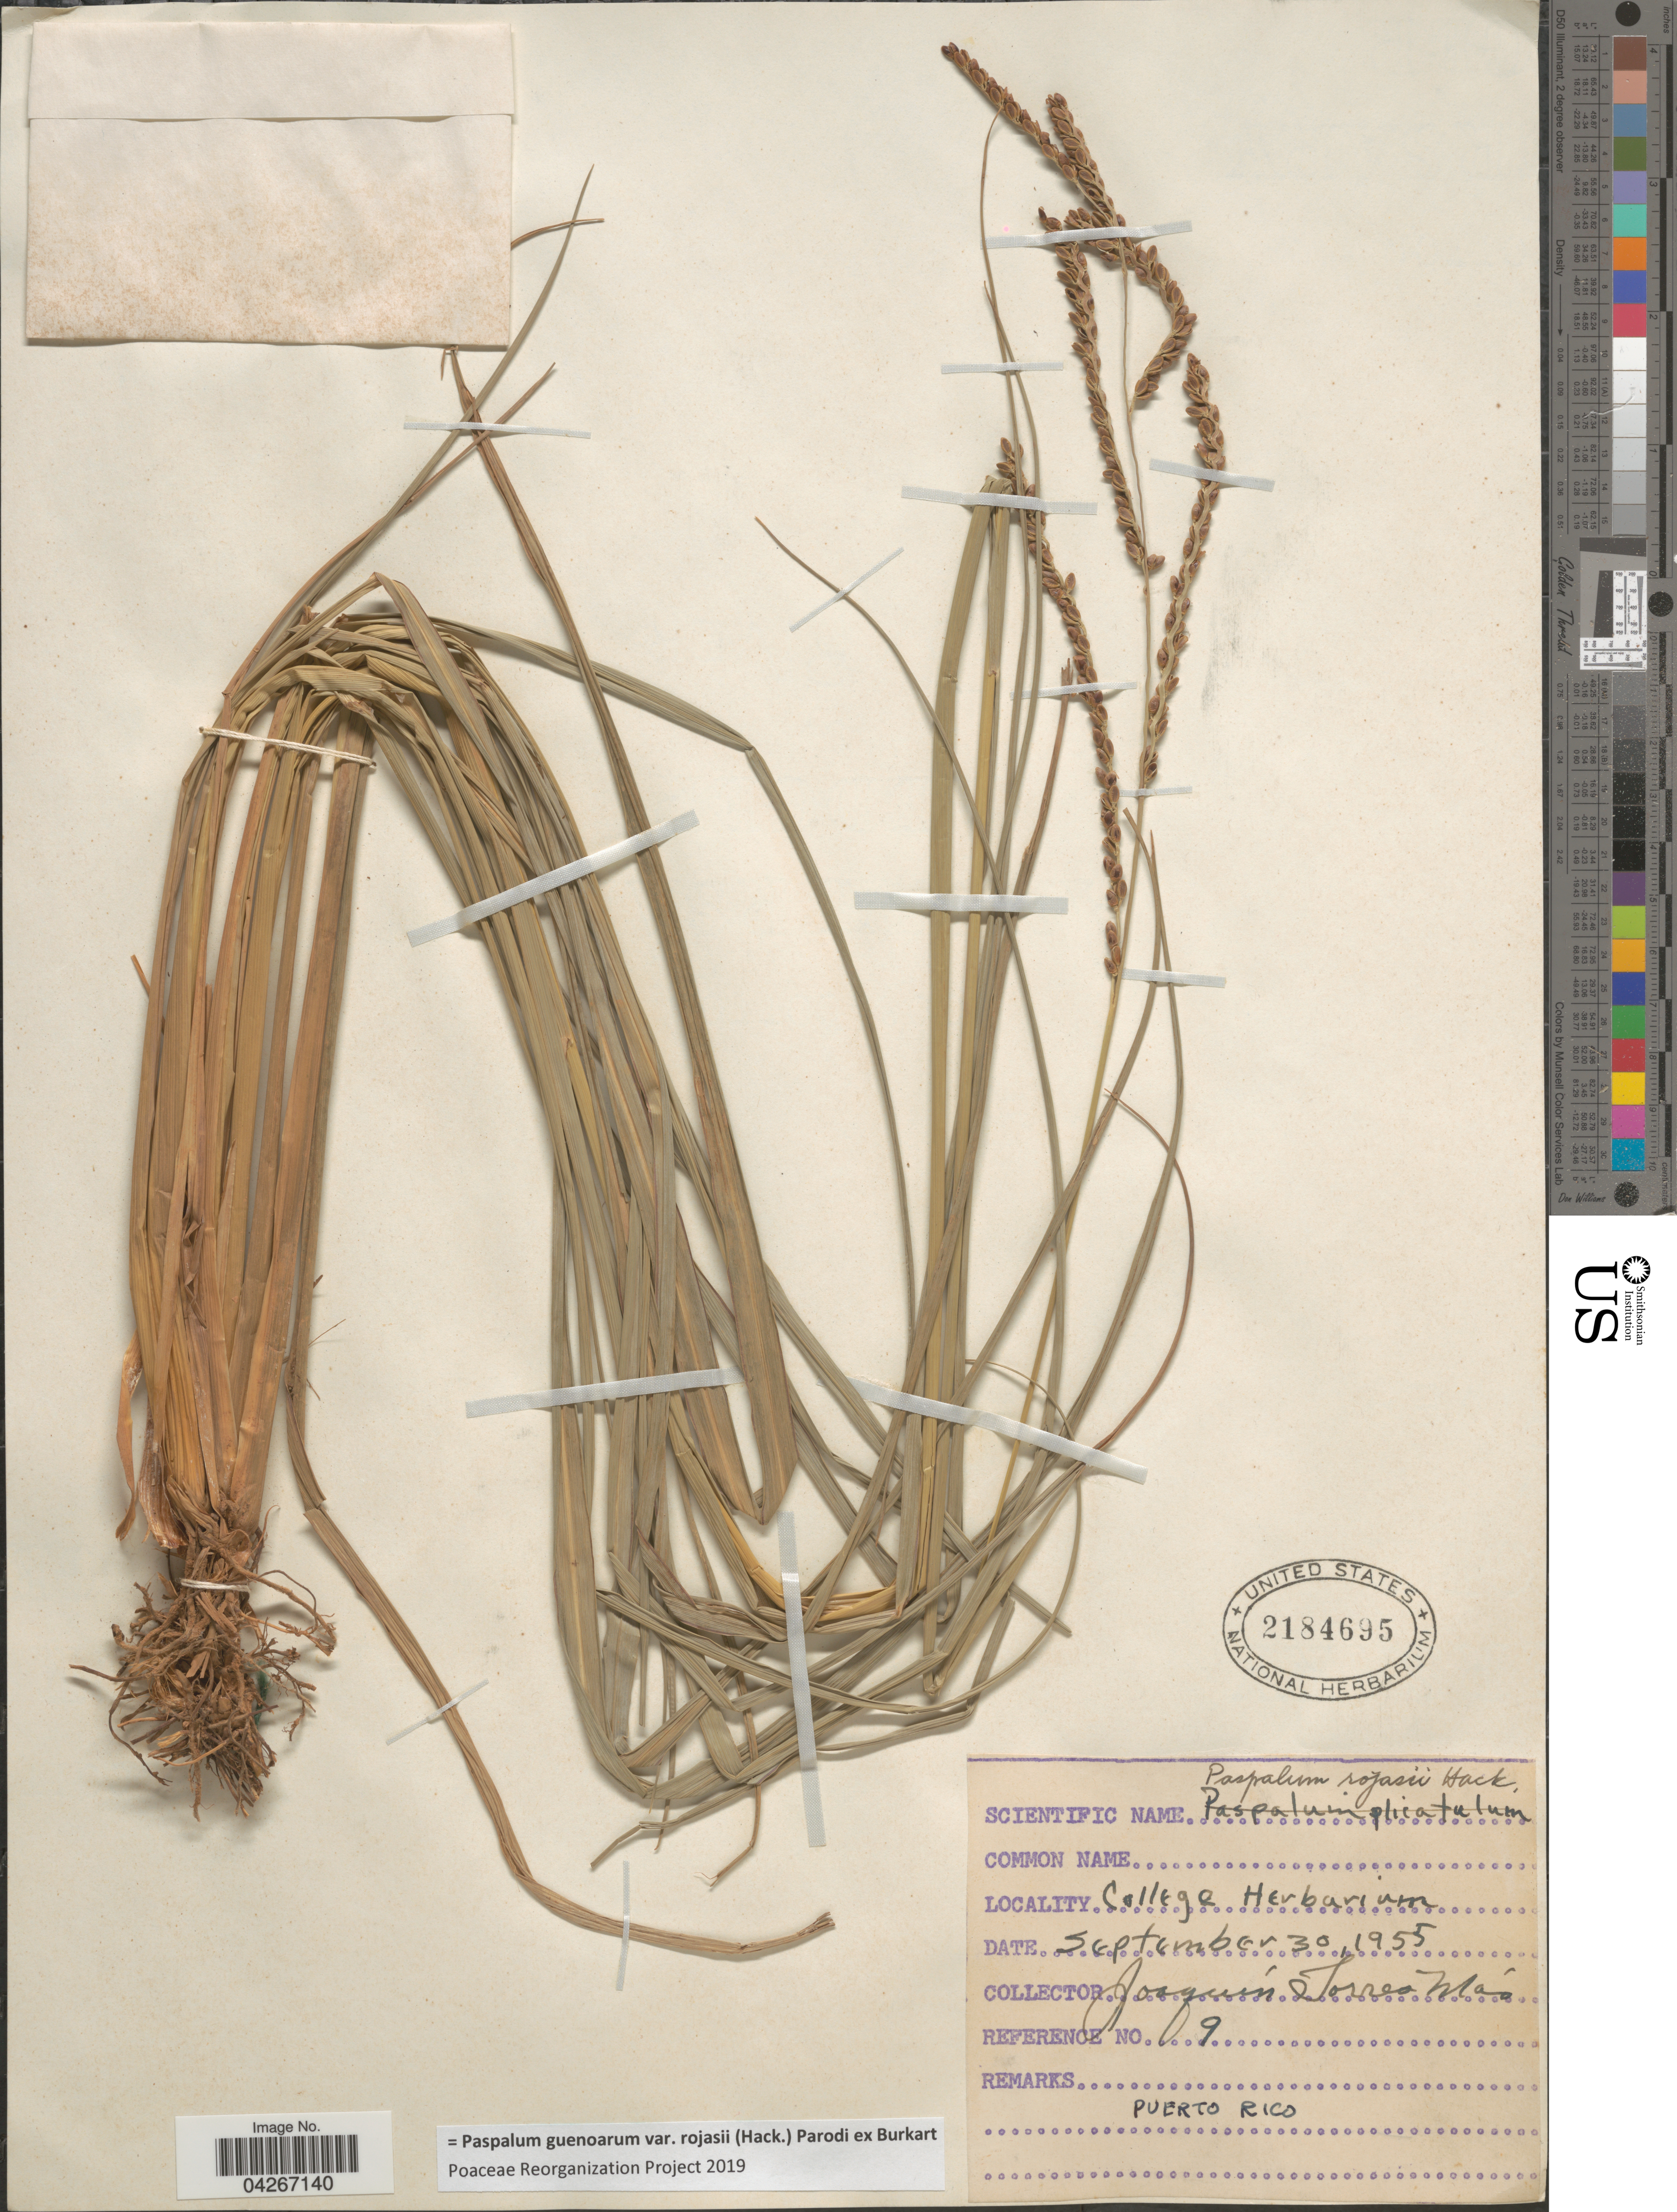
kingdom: Plantae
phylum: Tracheophyta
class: Liliopsida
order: Poales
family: Poaceae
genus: Paspalum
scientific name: Paspalum guenoarum var. rojasii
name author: (Hack.) Parodi ex Burkart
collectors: J. Torres Más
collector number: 9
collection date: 1955-09-30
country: Puerto Rico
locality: College Herbarium.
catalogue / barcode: US 2184695